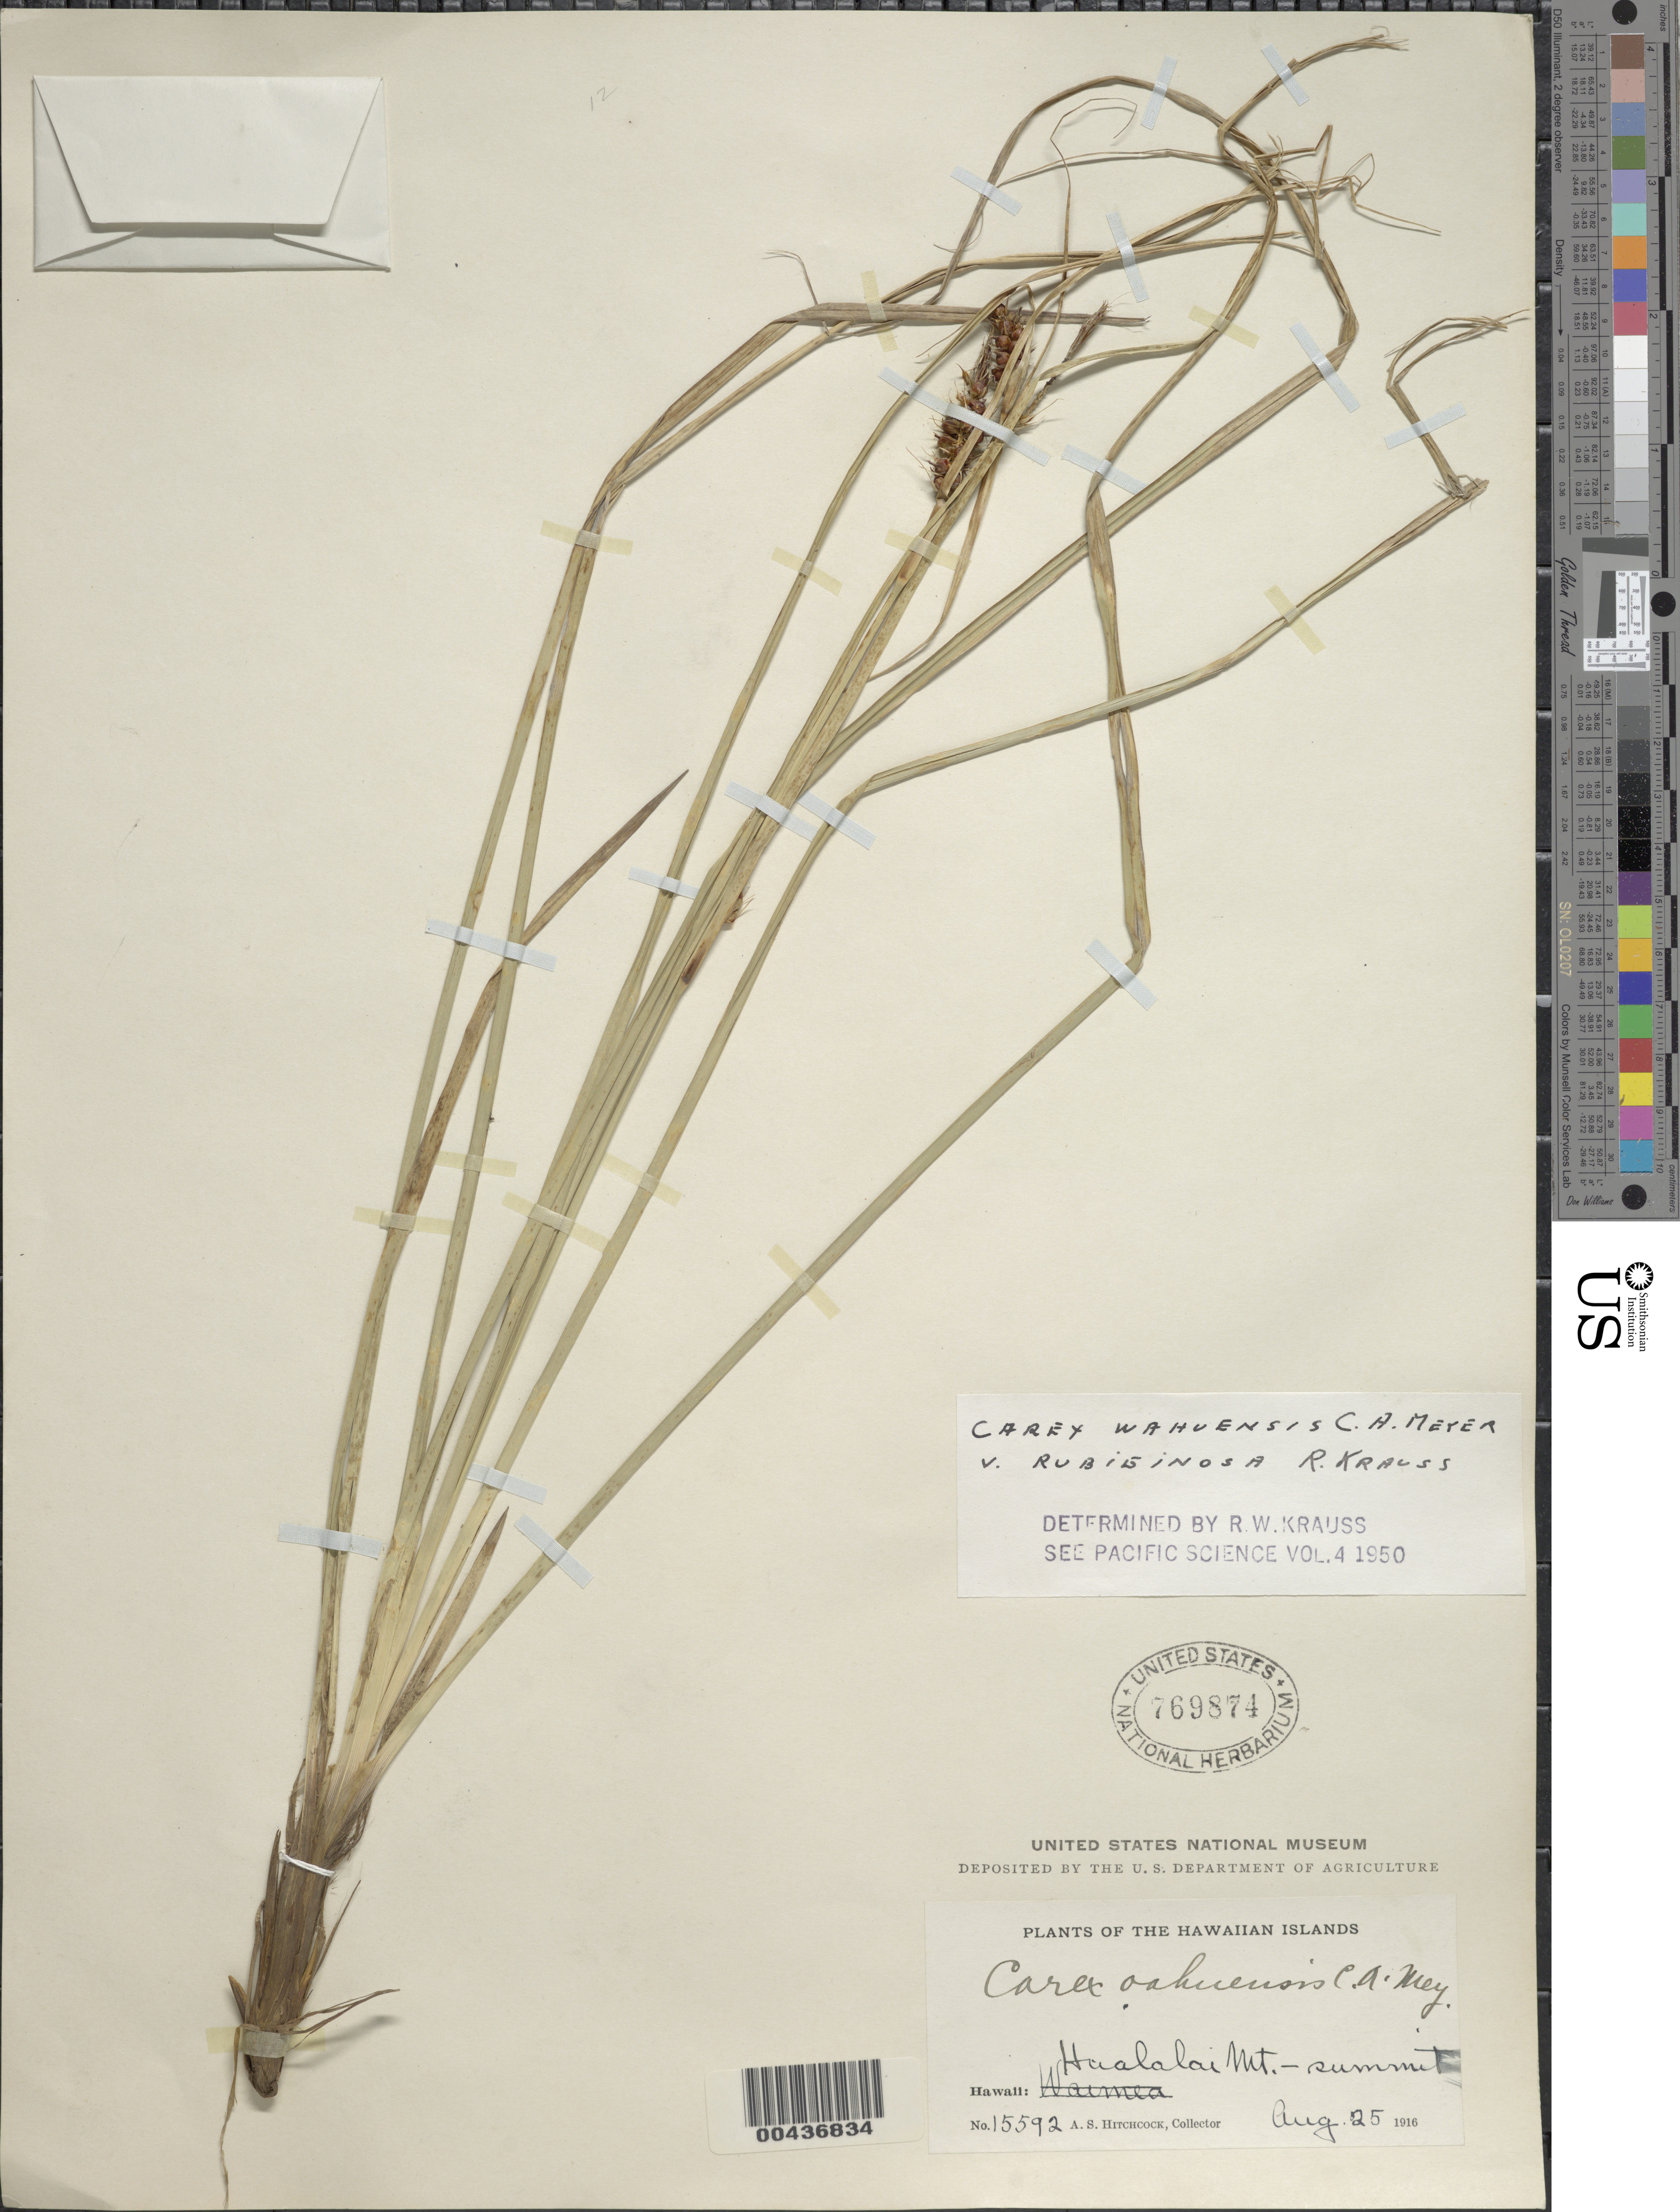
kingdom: Plantae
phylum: Tracheophyta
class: Liliopsida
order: Poales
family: Cyperaceae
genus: Carex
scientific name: Carex wahuensis subsp. rubiginosa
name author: (R.W. Krauss) T. Koyama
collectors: A. S. Hitchcock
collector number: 15592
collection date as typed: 25 Aug 1916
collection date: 1916-08-25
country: United States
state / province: Hawaii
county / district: Hawaii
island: Hawaii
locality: Hualalai Mt., summit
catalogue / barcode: US 769874